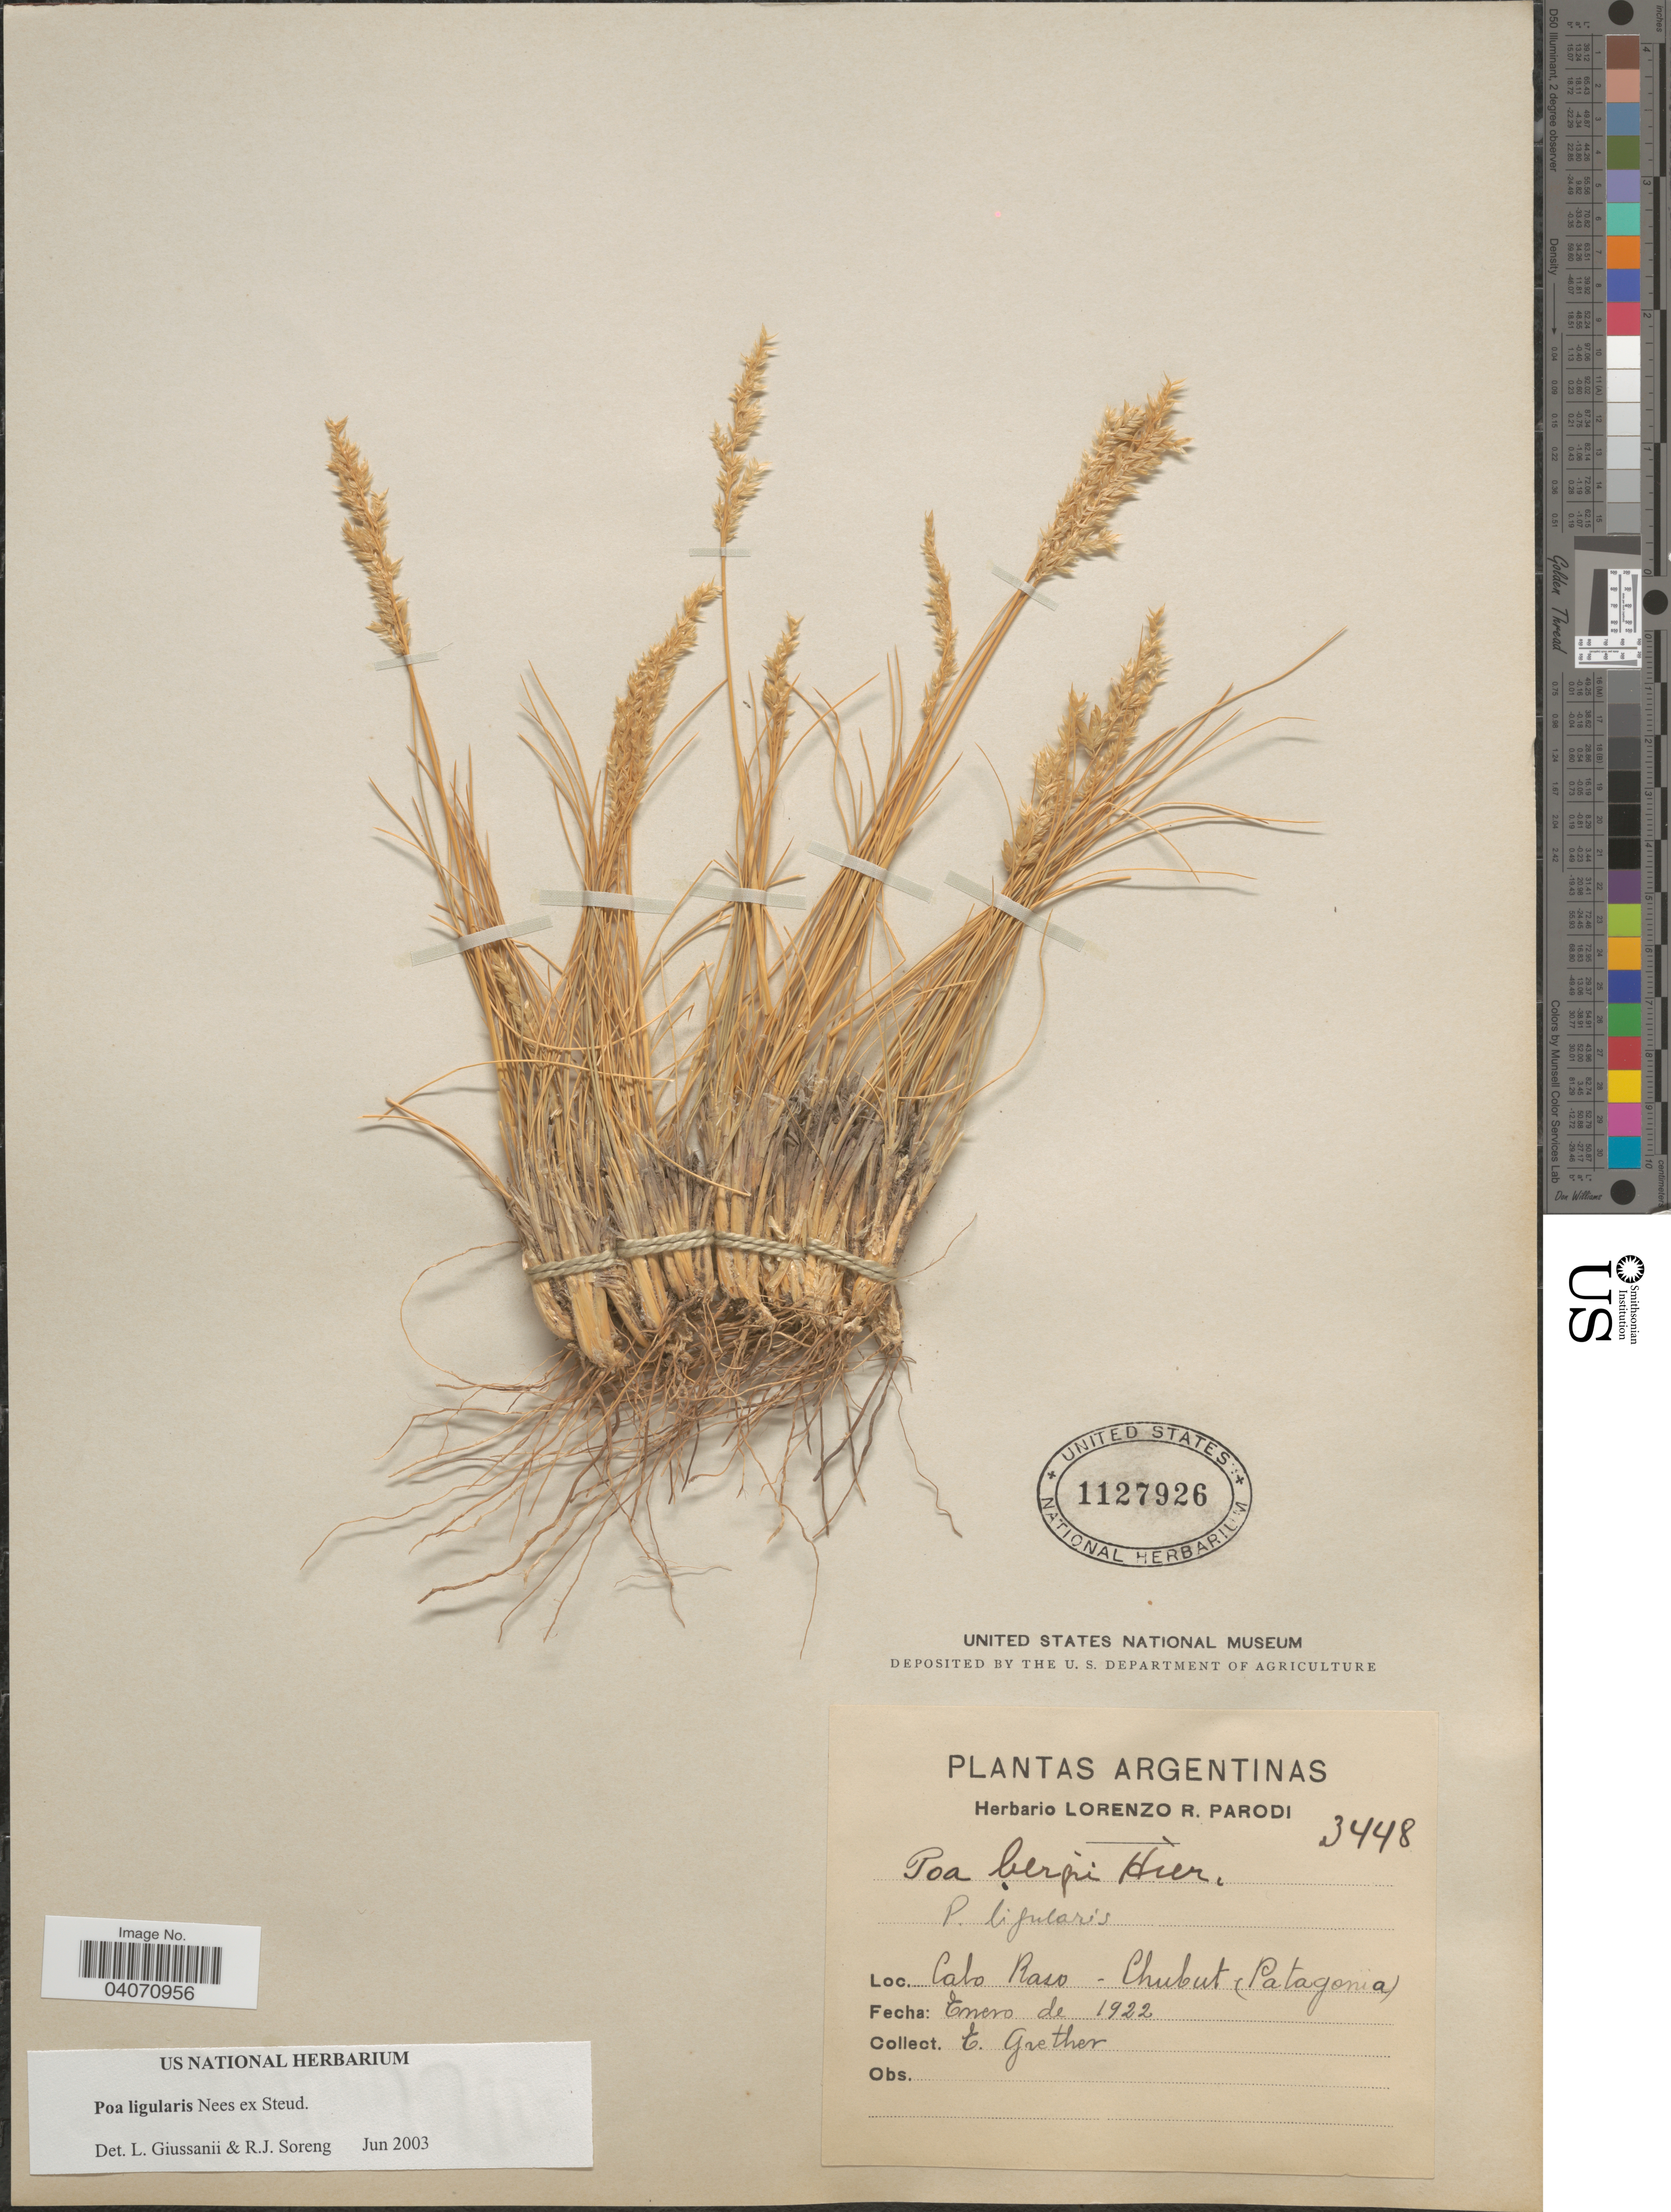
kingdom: Plantae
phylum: Tracheophyta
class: Liliopsida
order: Poales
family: Poaceae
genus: Poa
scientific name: Poa ligularis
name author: Nees ex Steud.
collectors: E. Grether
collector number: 3448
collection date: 1922-01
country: Argentina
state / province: Chubut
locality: Calo Raso (Patagonia)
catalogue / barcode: US 1127926